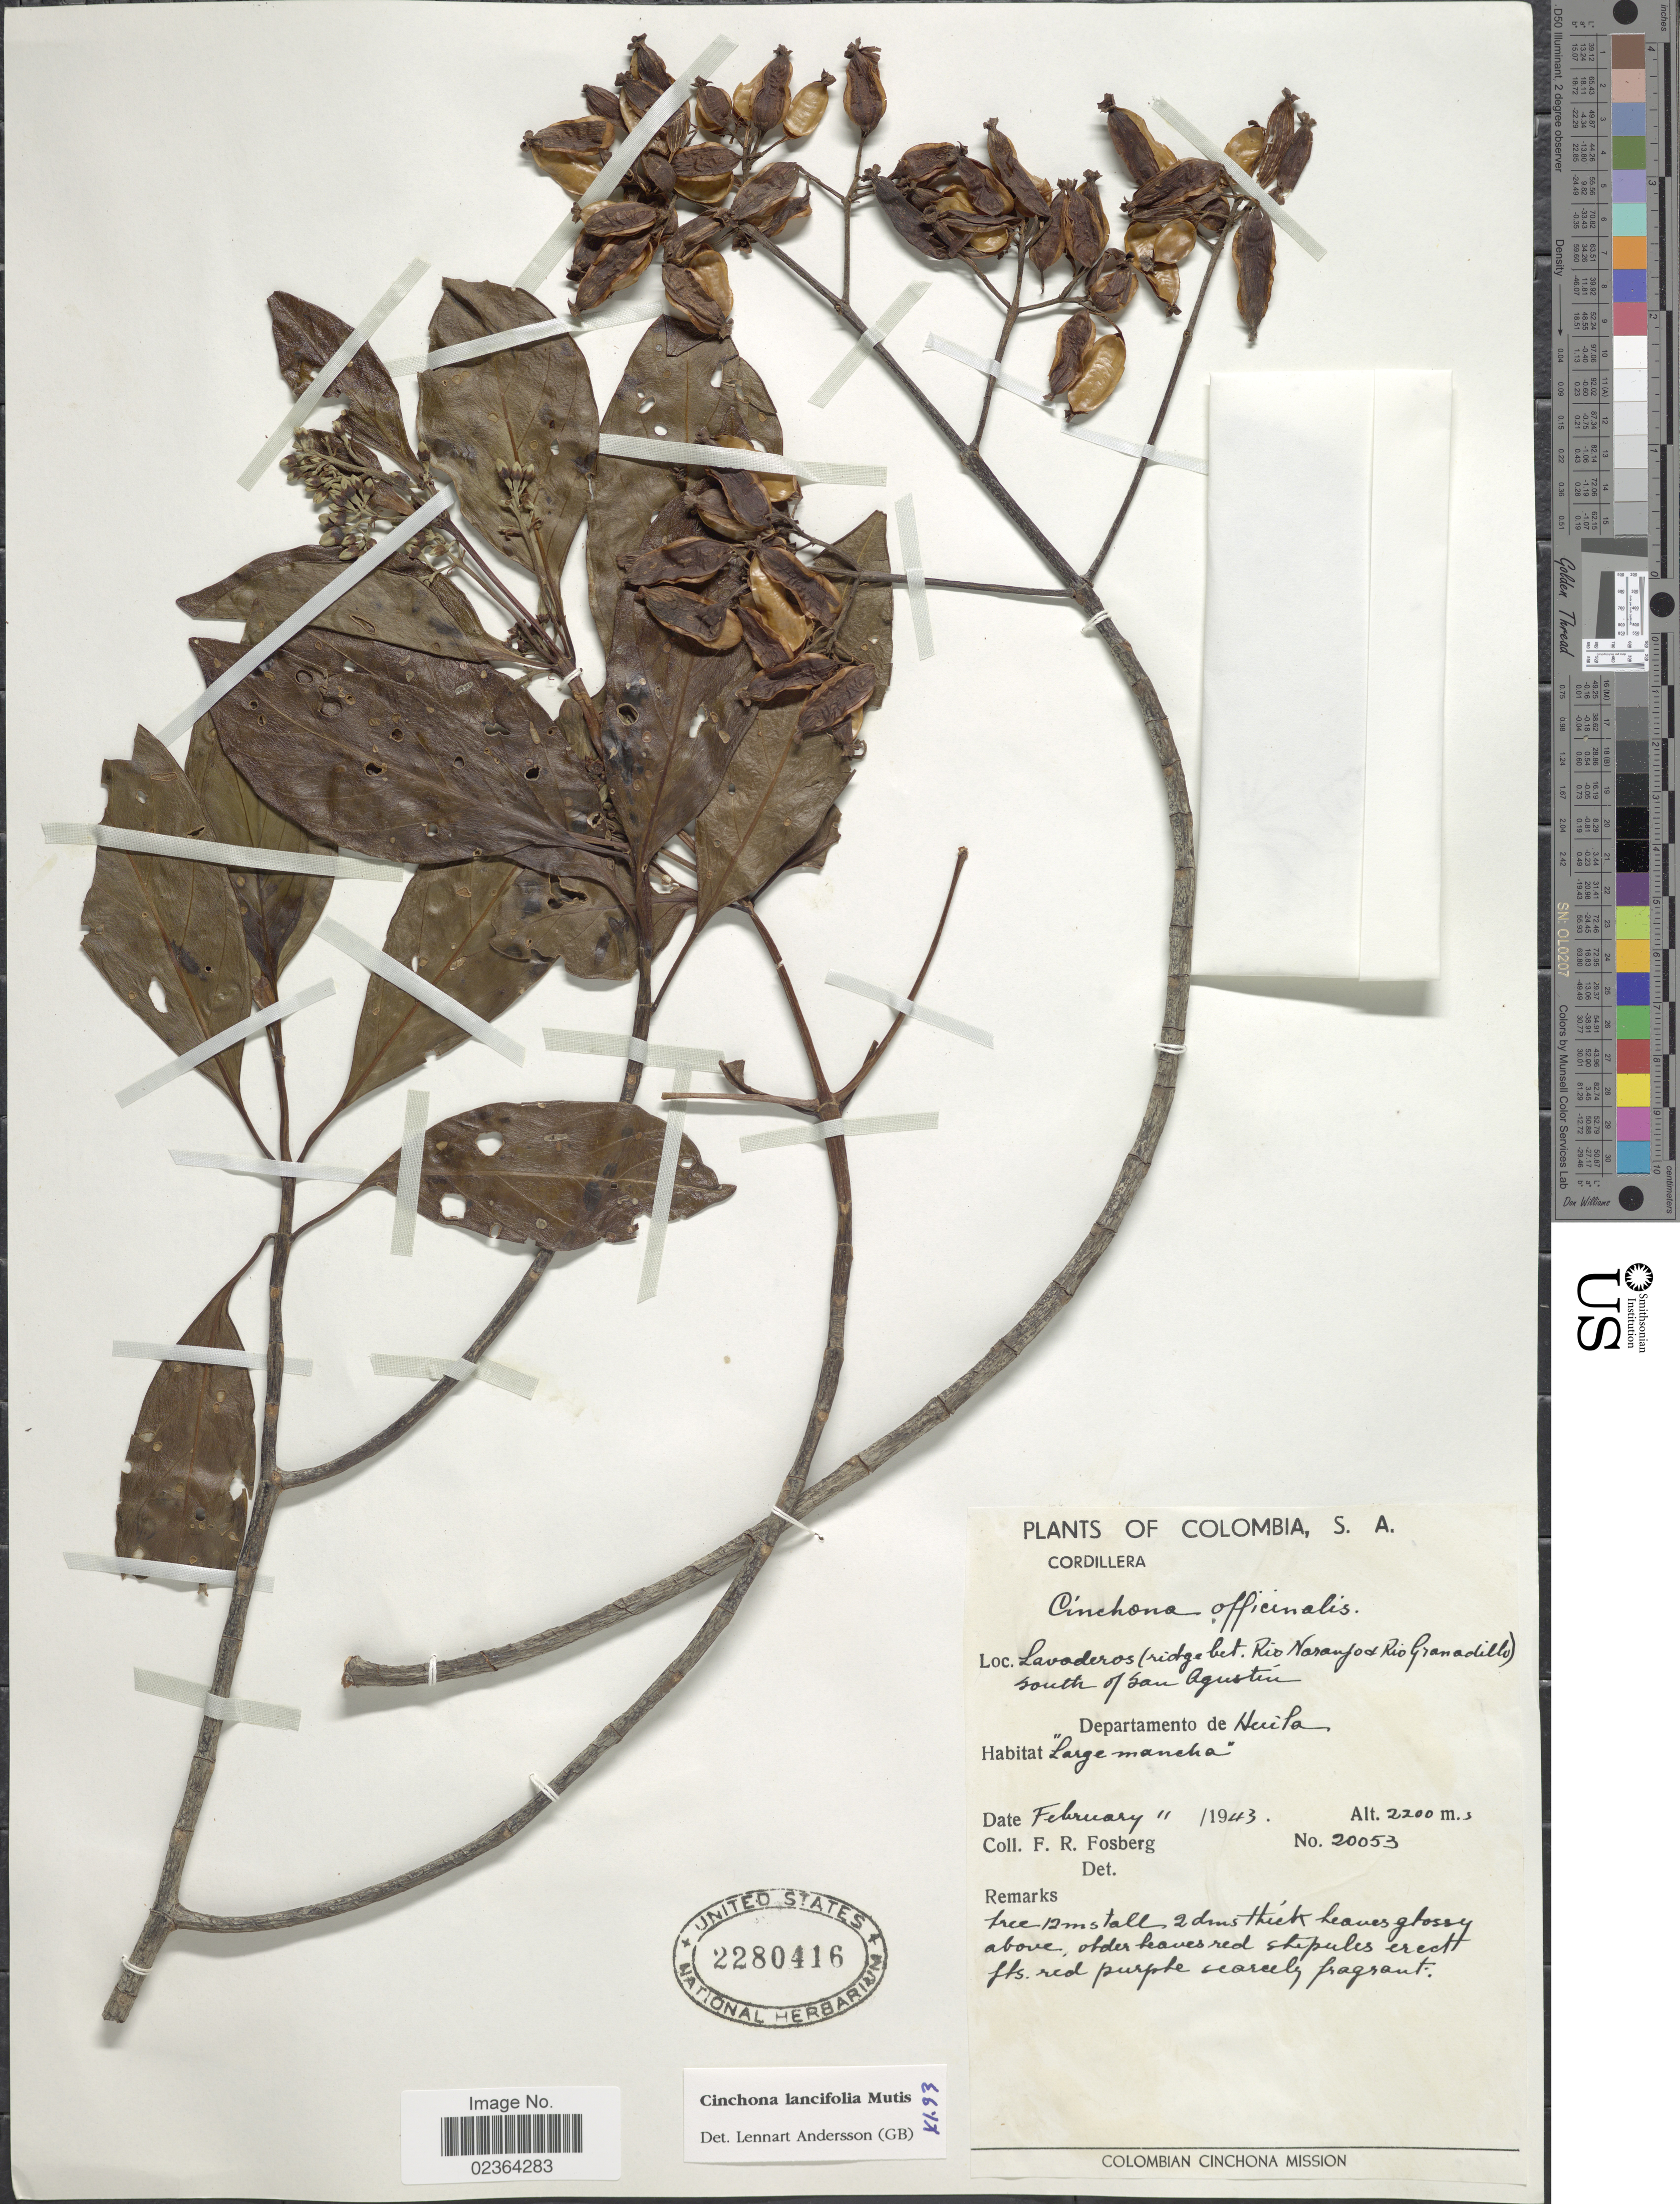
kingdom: Plantae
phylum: Tracheophyta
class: Magnoliopsida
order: Gentianales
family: Rubiaceae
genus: Cinchona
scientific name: Cinchona lancifolia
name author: Mutis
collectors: F. R. Fosberg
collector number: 20053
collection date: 1943-02-11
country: Colombia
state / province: Huila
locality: Lavaderos (ridge bet. Rio Naranjo & Rio Granadillo) south of San Agistine, Departamento de Huila, Cordillera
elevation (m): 2200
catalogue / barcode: US 2280416